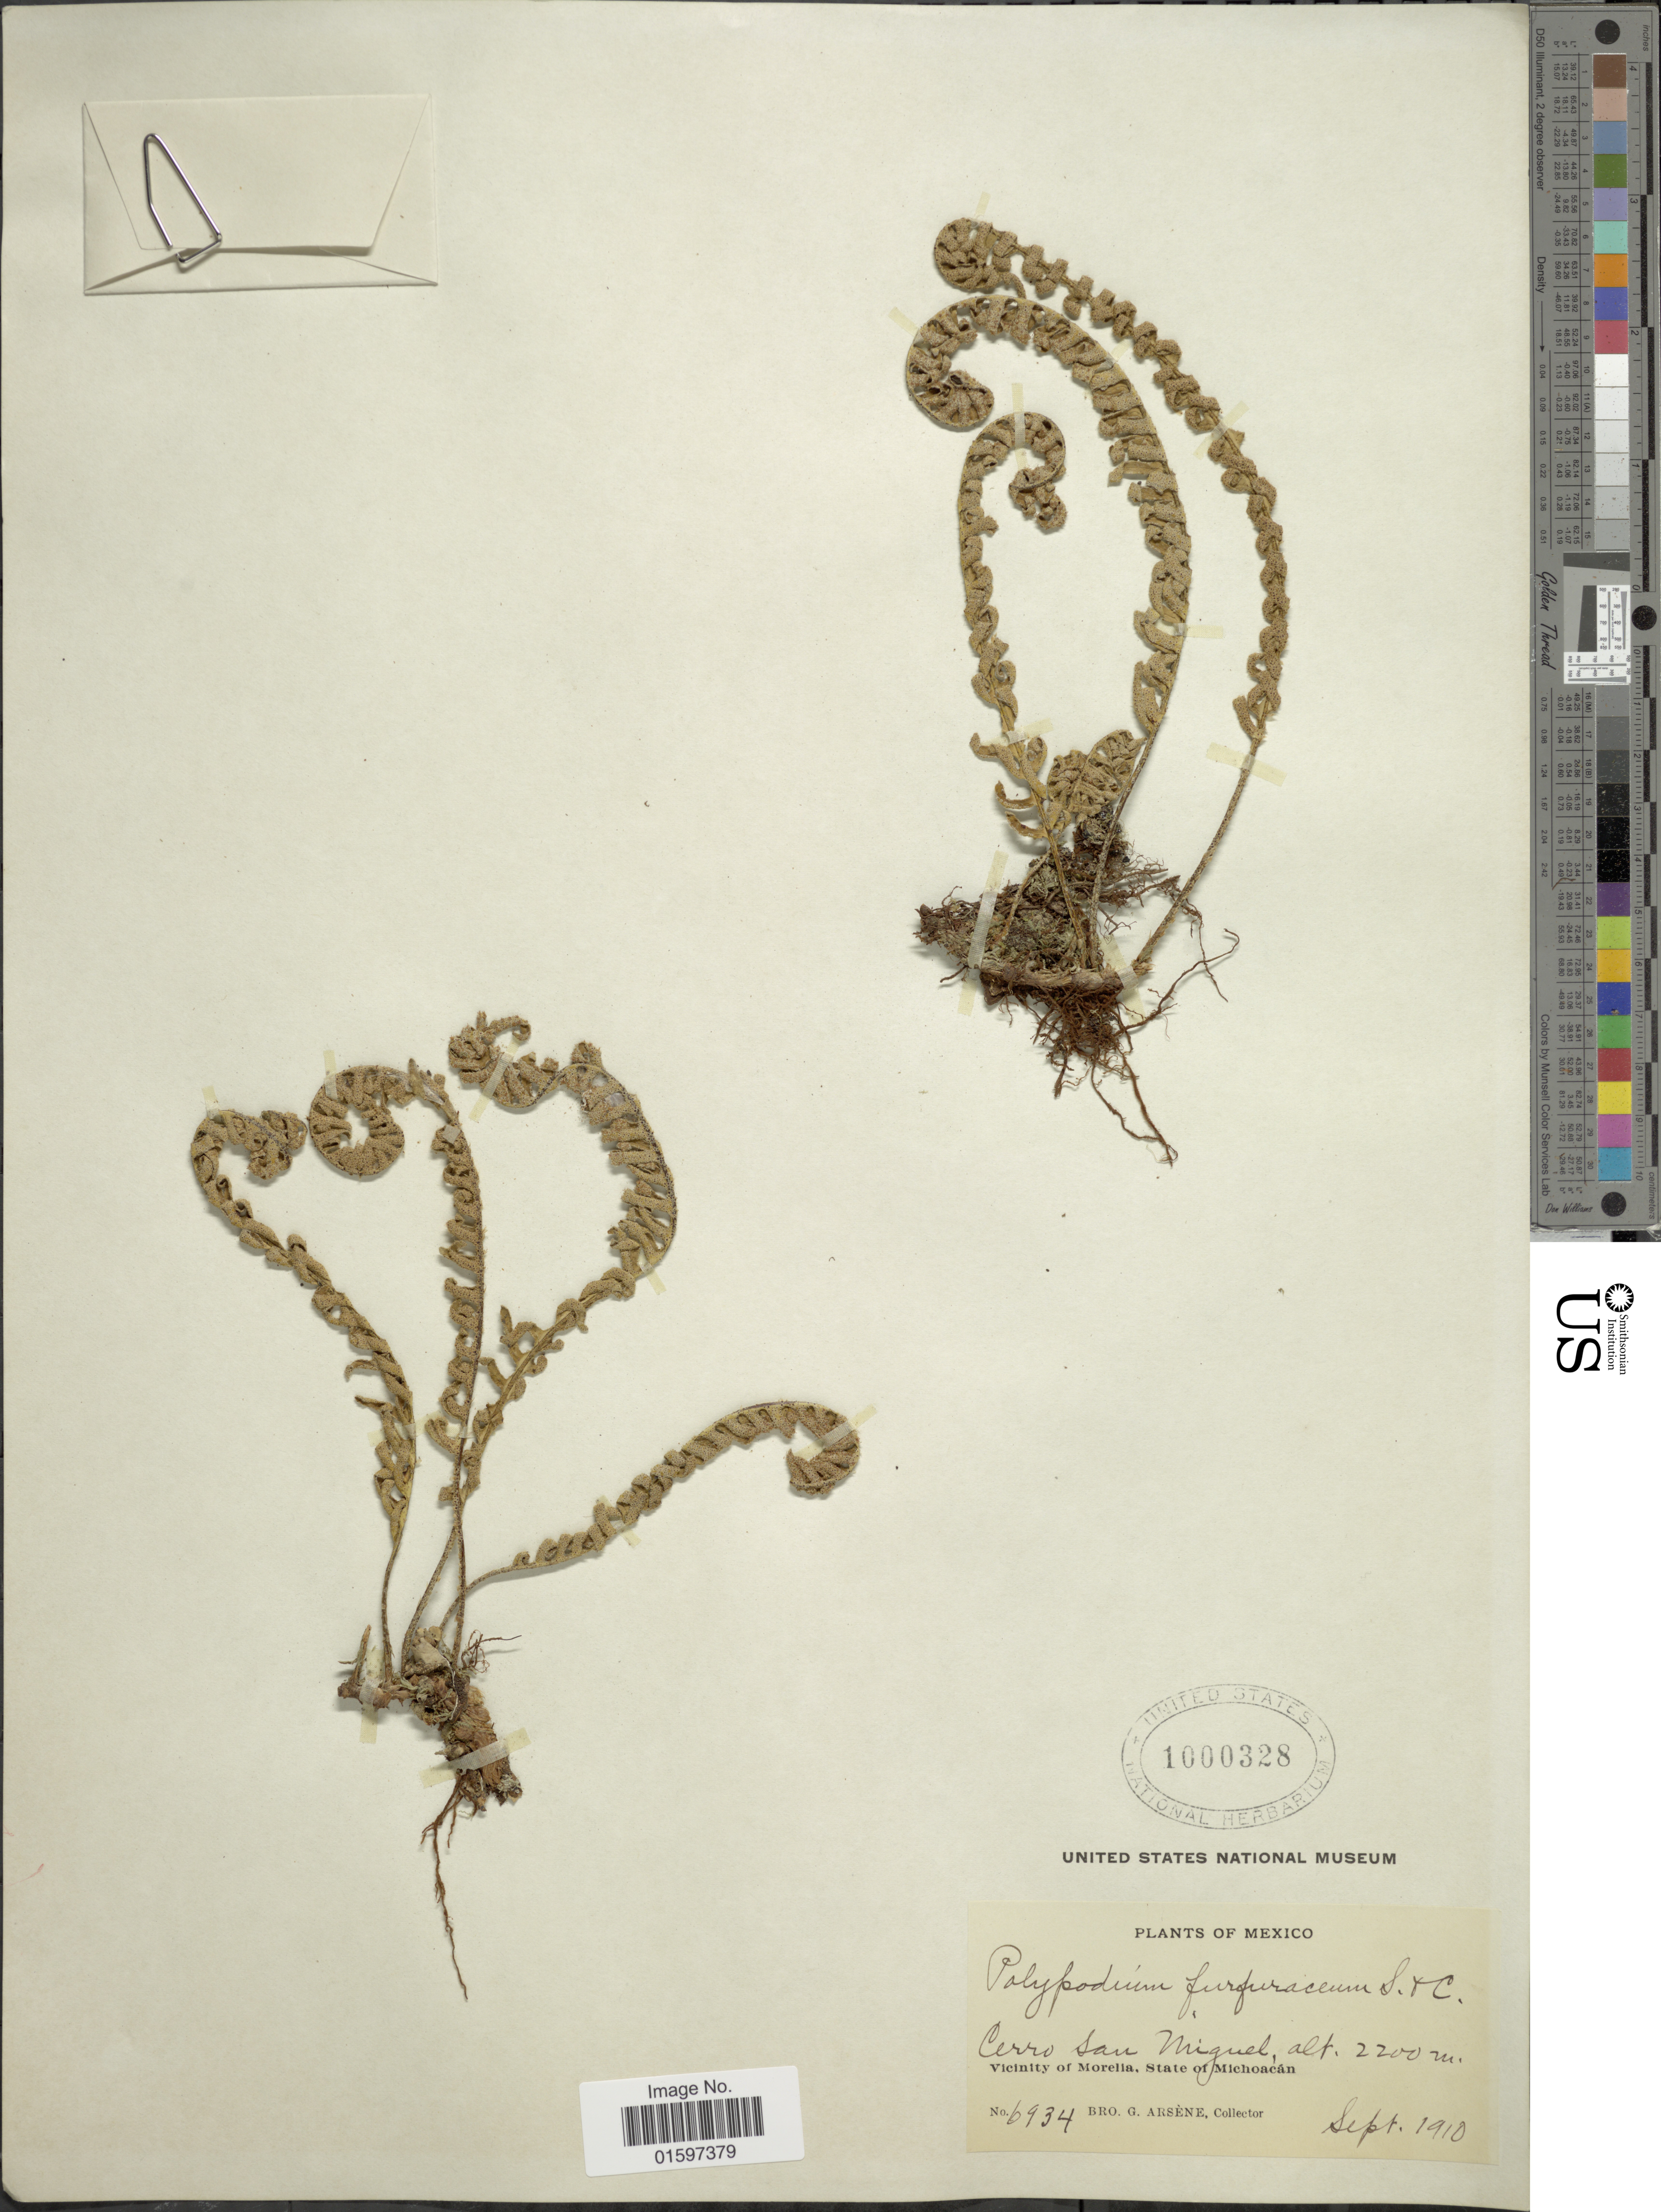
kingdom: Plantae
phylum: Tracheophyta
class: Polypodiopsida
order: Polypodiales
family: Polypodiaceae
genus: Pleopeltis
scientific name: Pleopeltis furfuracea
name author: (Schltdl. & Cham.) A.R. Sm. & Tejero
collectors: Bro. G. Arsène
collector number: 6934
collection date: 1910-09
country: Mexico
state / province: Michoacán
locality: Mexico, Cerro San Miguel, Vicinity of Morelia, State of Michoacán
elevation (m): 2200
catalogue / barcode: US 1000328